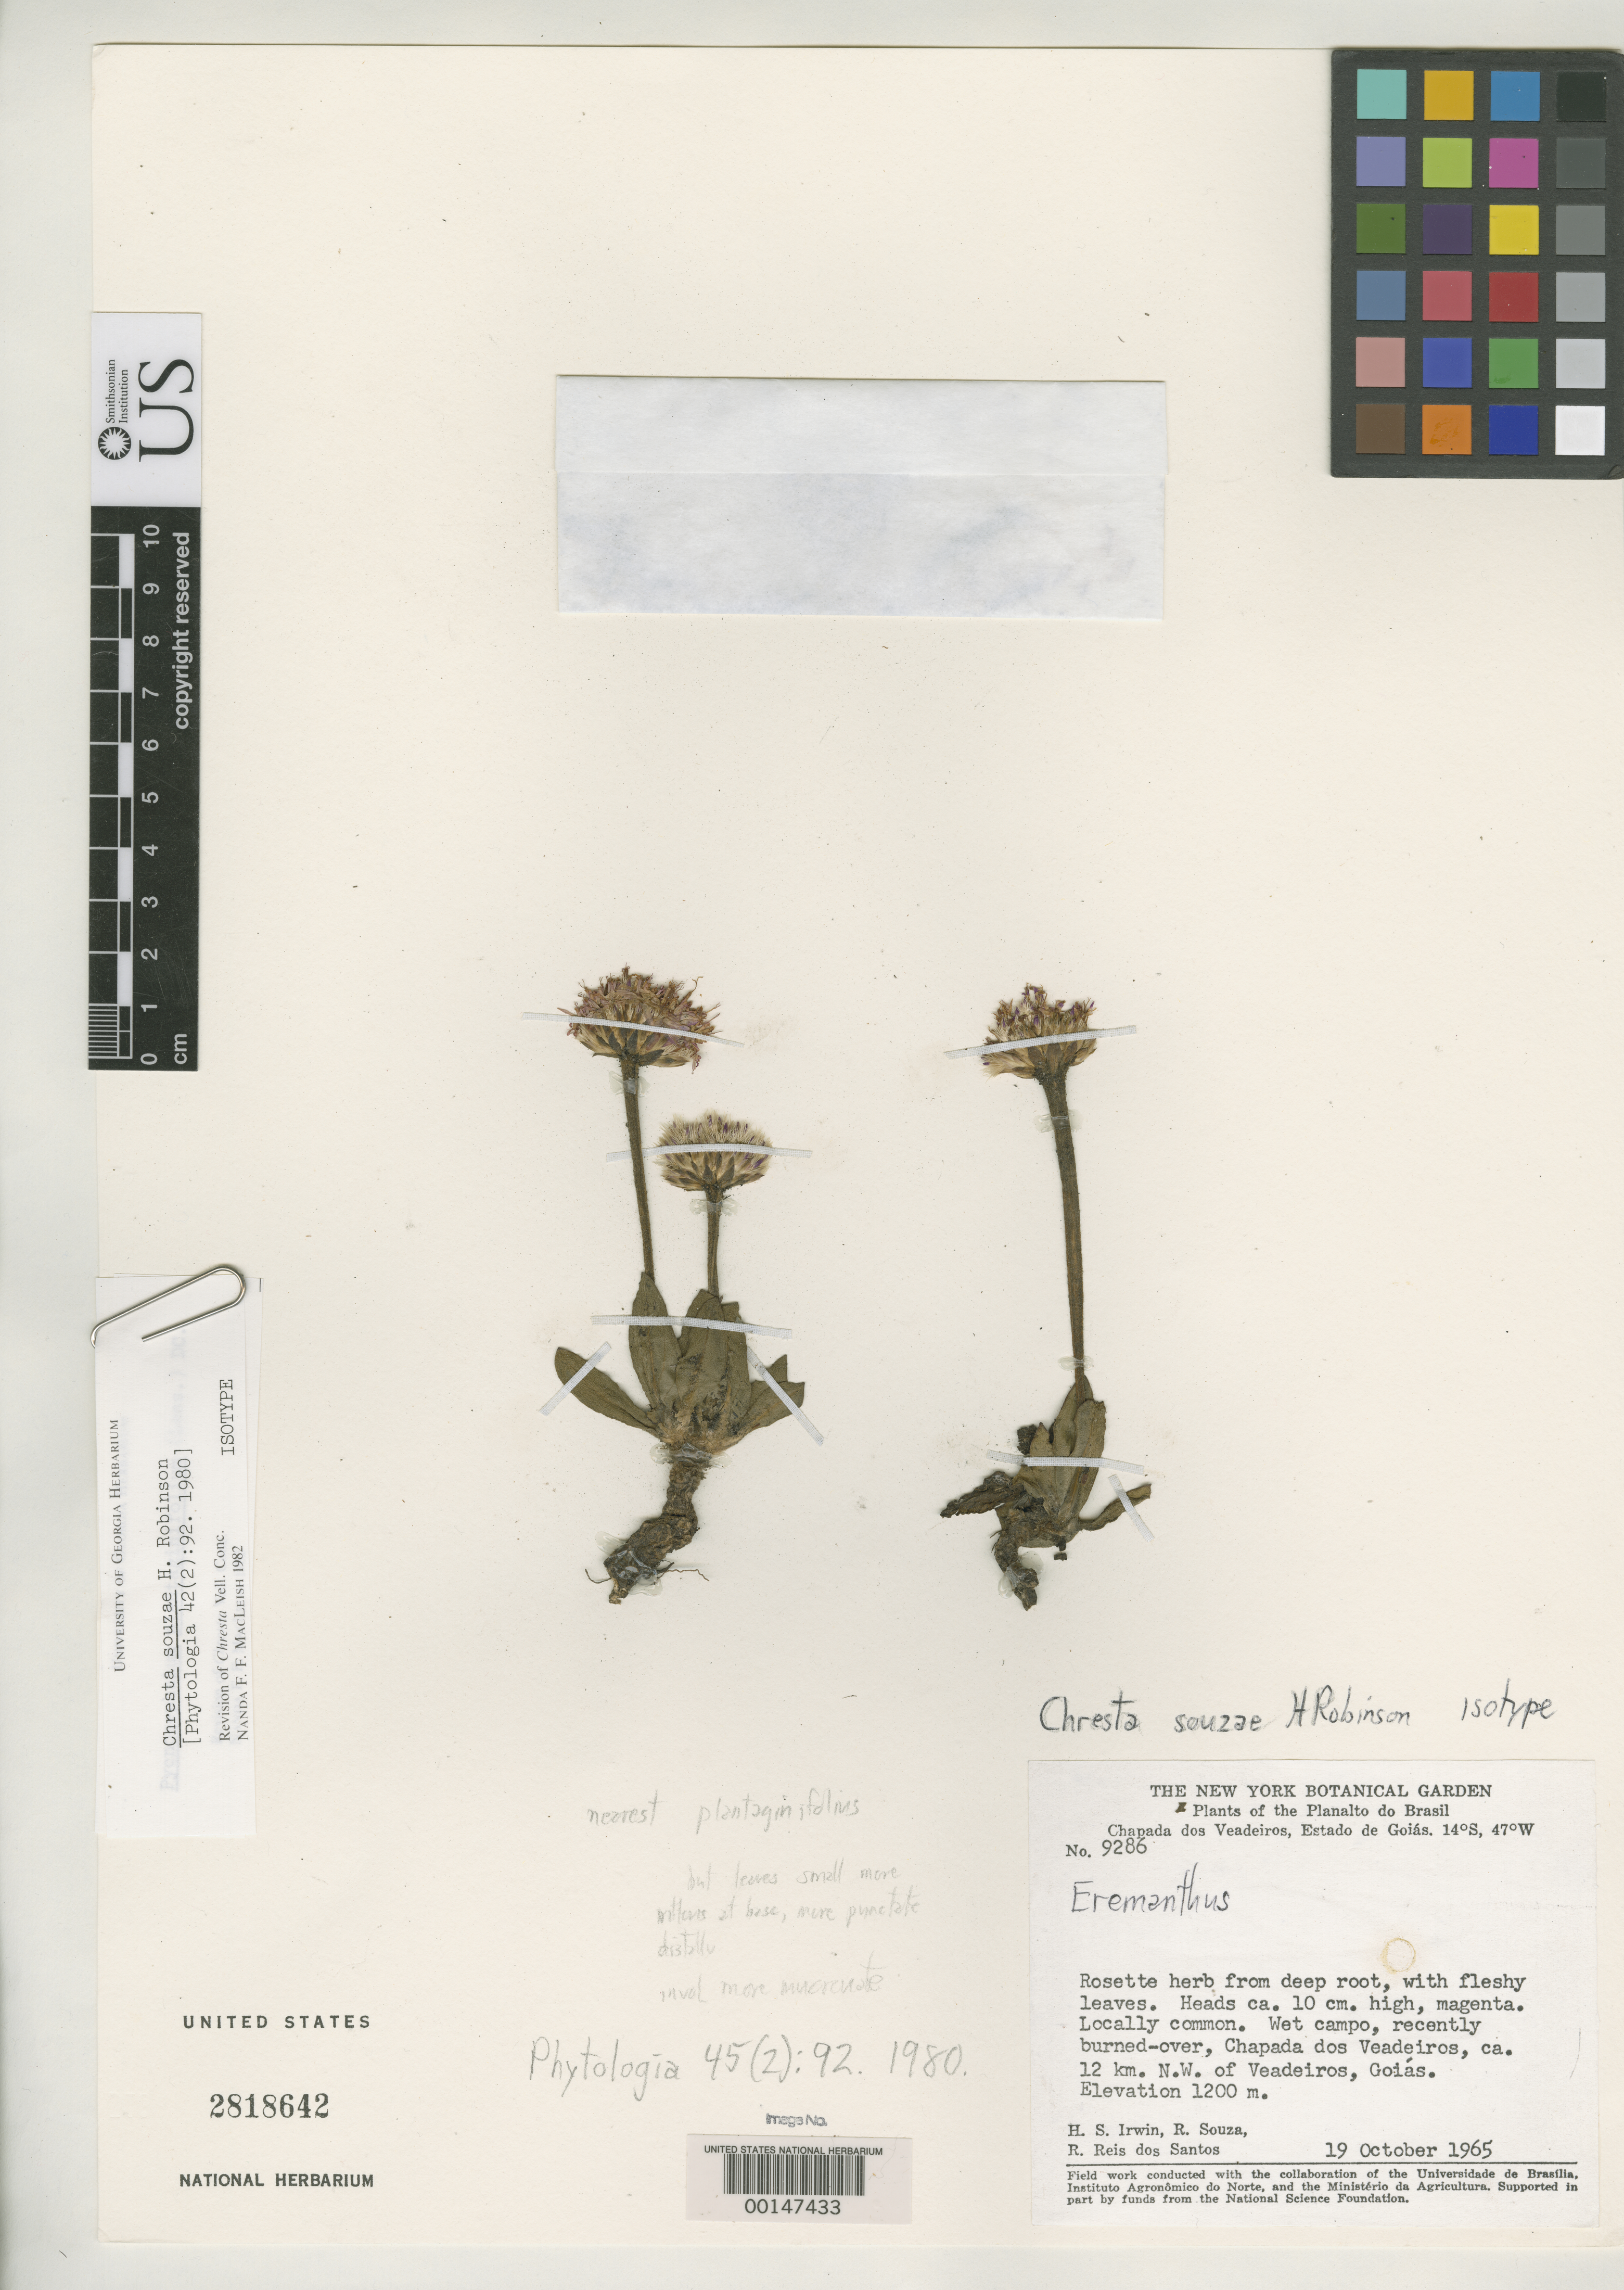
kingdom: Plantae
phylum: Tracheophyta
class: Magnoliopsida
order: Asterales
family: Asteraceae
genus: Chresta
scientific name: Chresta souzae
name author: H. Rob.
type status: Isotype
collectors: H. Irwin, R. Souza & R. Reis dos Santos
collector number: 9286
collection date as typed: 19 Oct 1965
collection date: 1965-10-19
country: Brazil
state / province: Goiás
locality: Chapada do Veadeiros, NW of Veadeiros.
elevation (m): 1200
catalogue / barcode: US 2818642